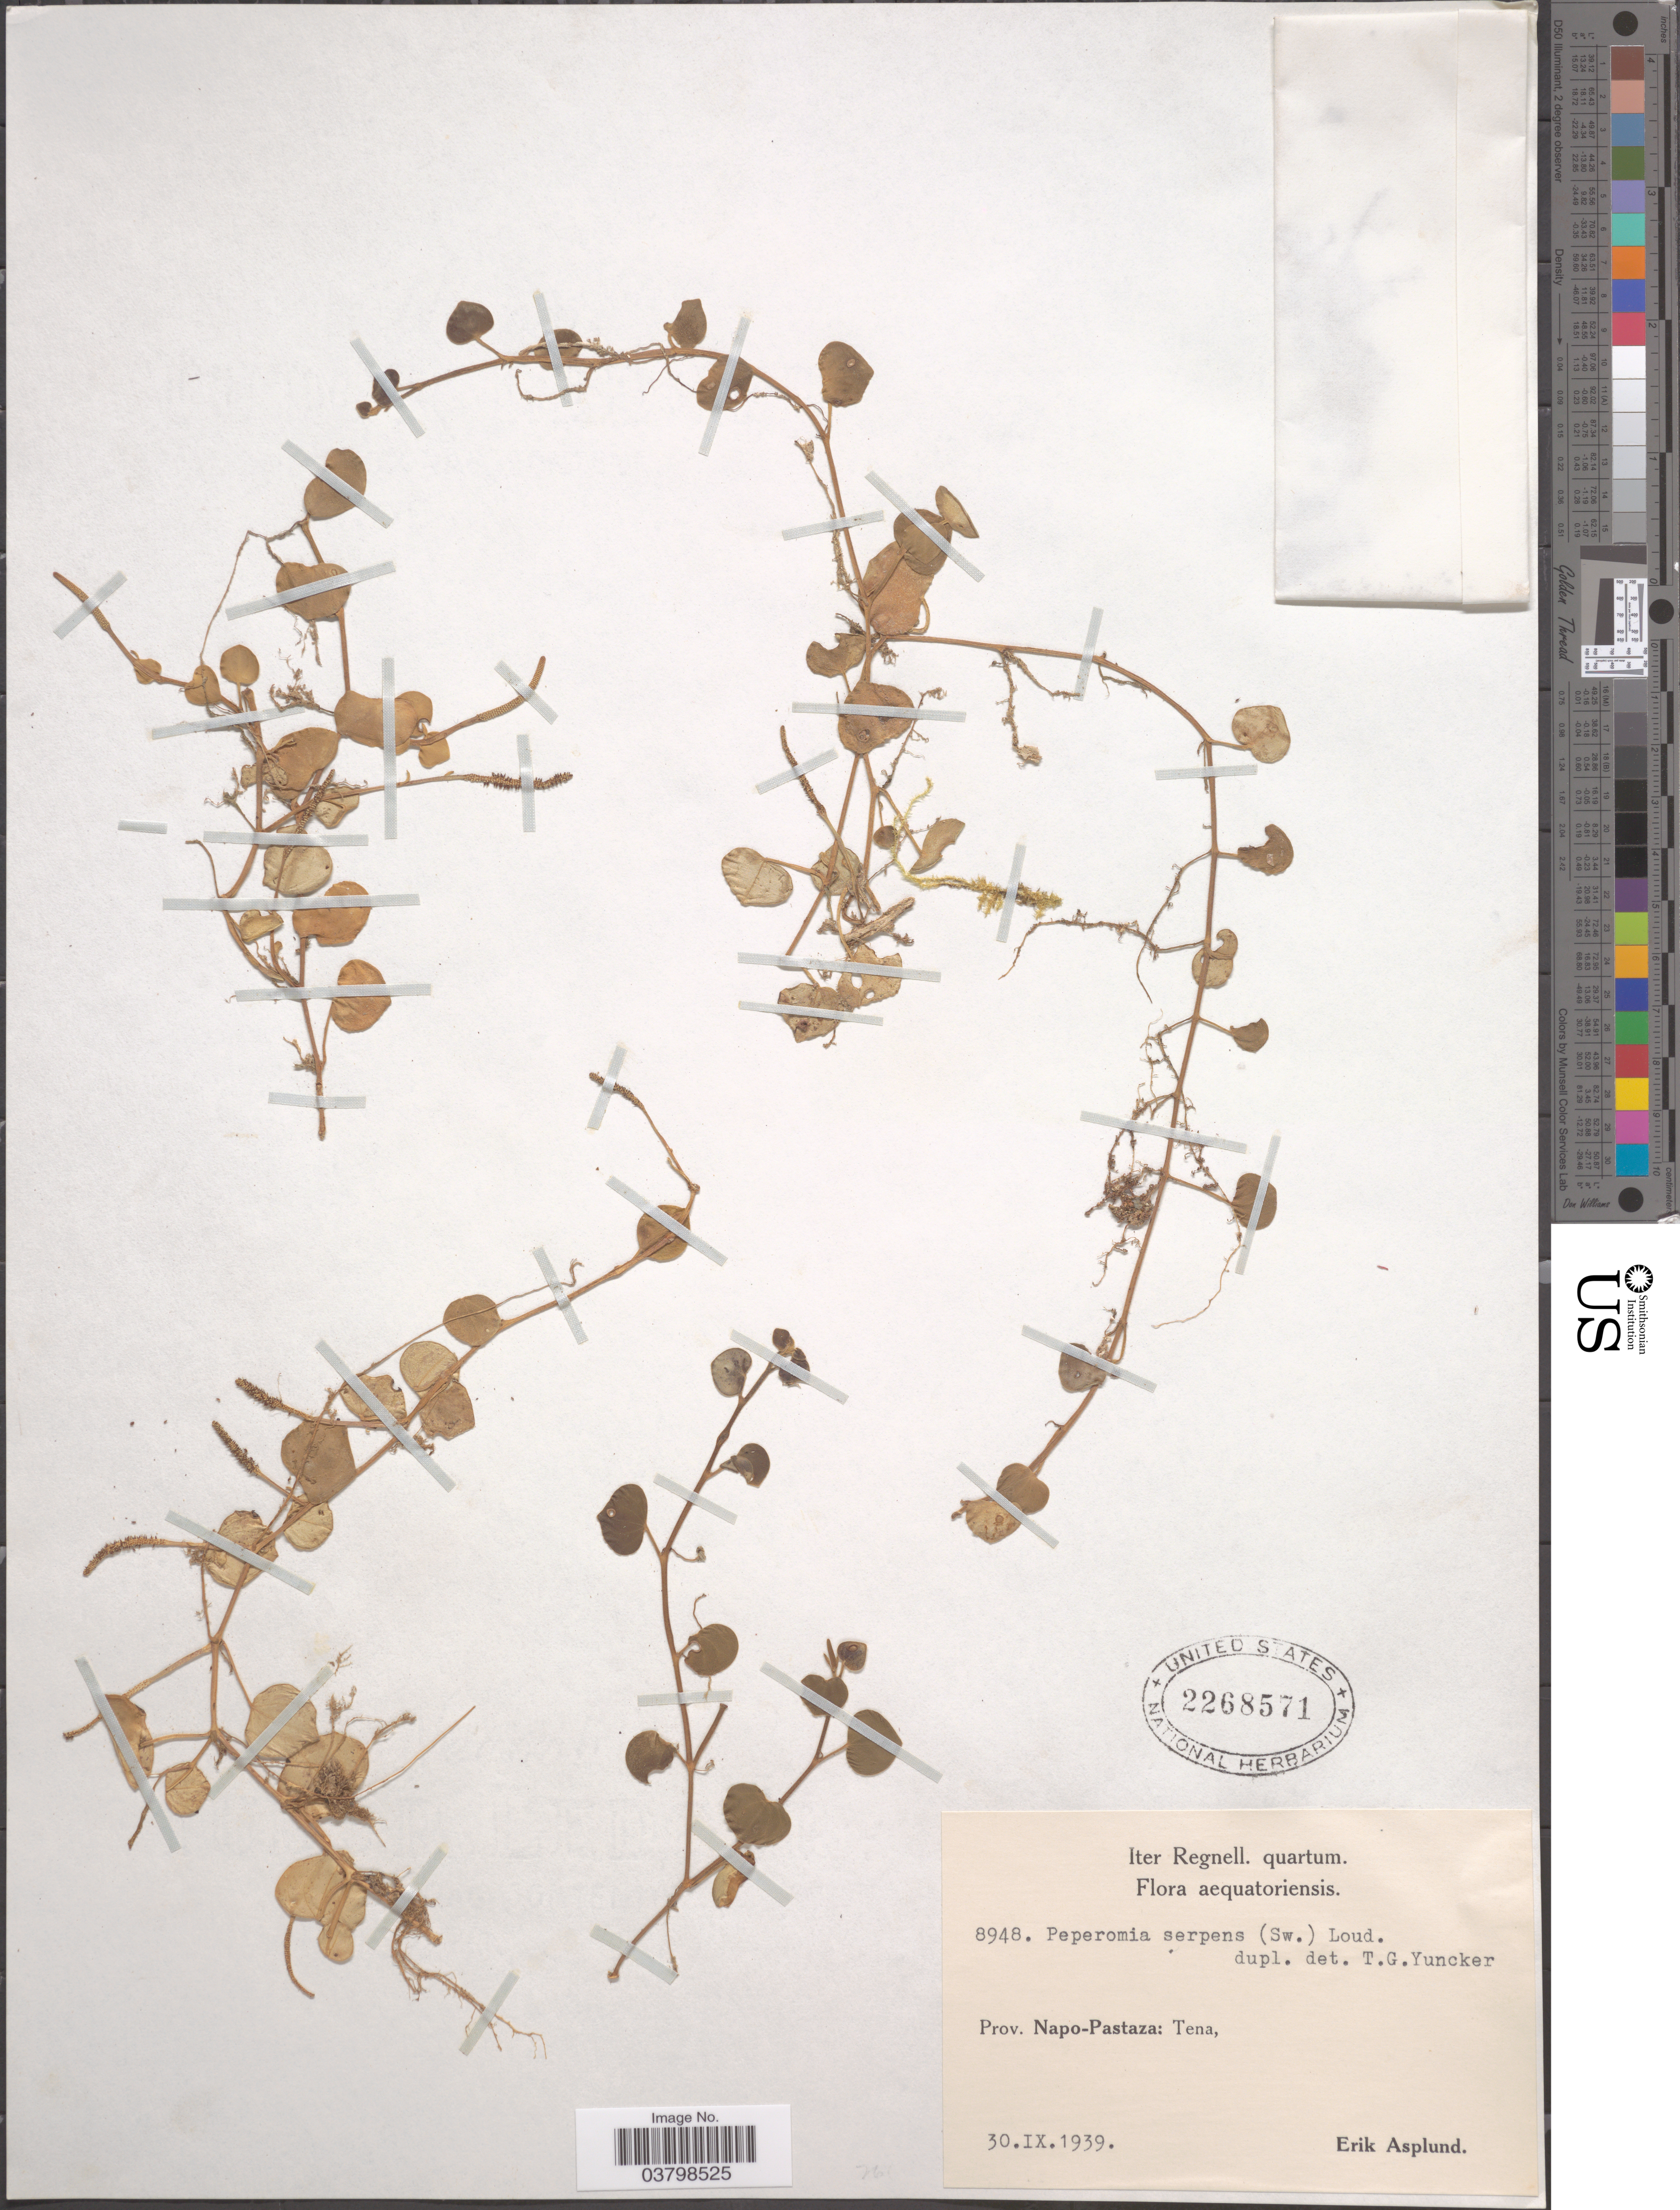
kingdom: Plantae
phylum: Tracheophyta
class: Magnoliopsida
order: Piperales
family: Piperaceae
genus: Peperomia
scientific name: Peperomia serpens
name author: (Sw.) Loudon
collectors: E. Asplund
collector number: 8948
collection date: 1939-09-30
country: Ecuador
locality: Aequatoriensis. Prov. Napo-Pastaza: Tena.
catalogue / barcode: US 2268571